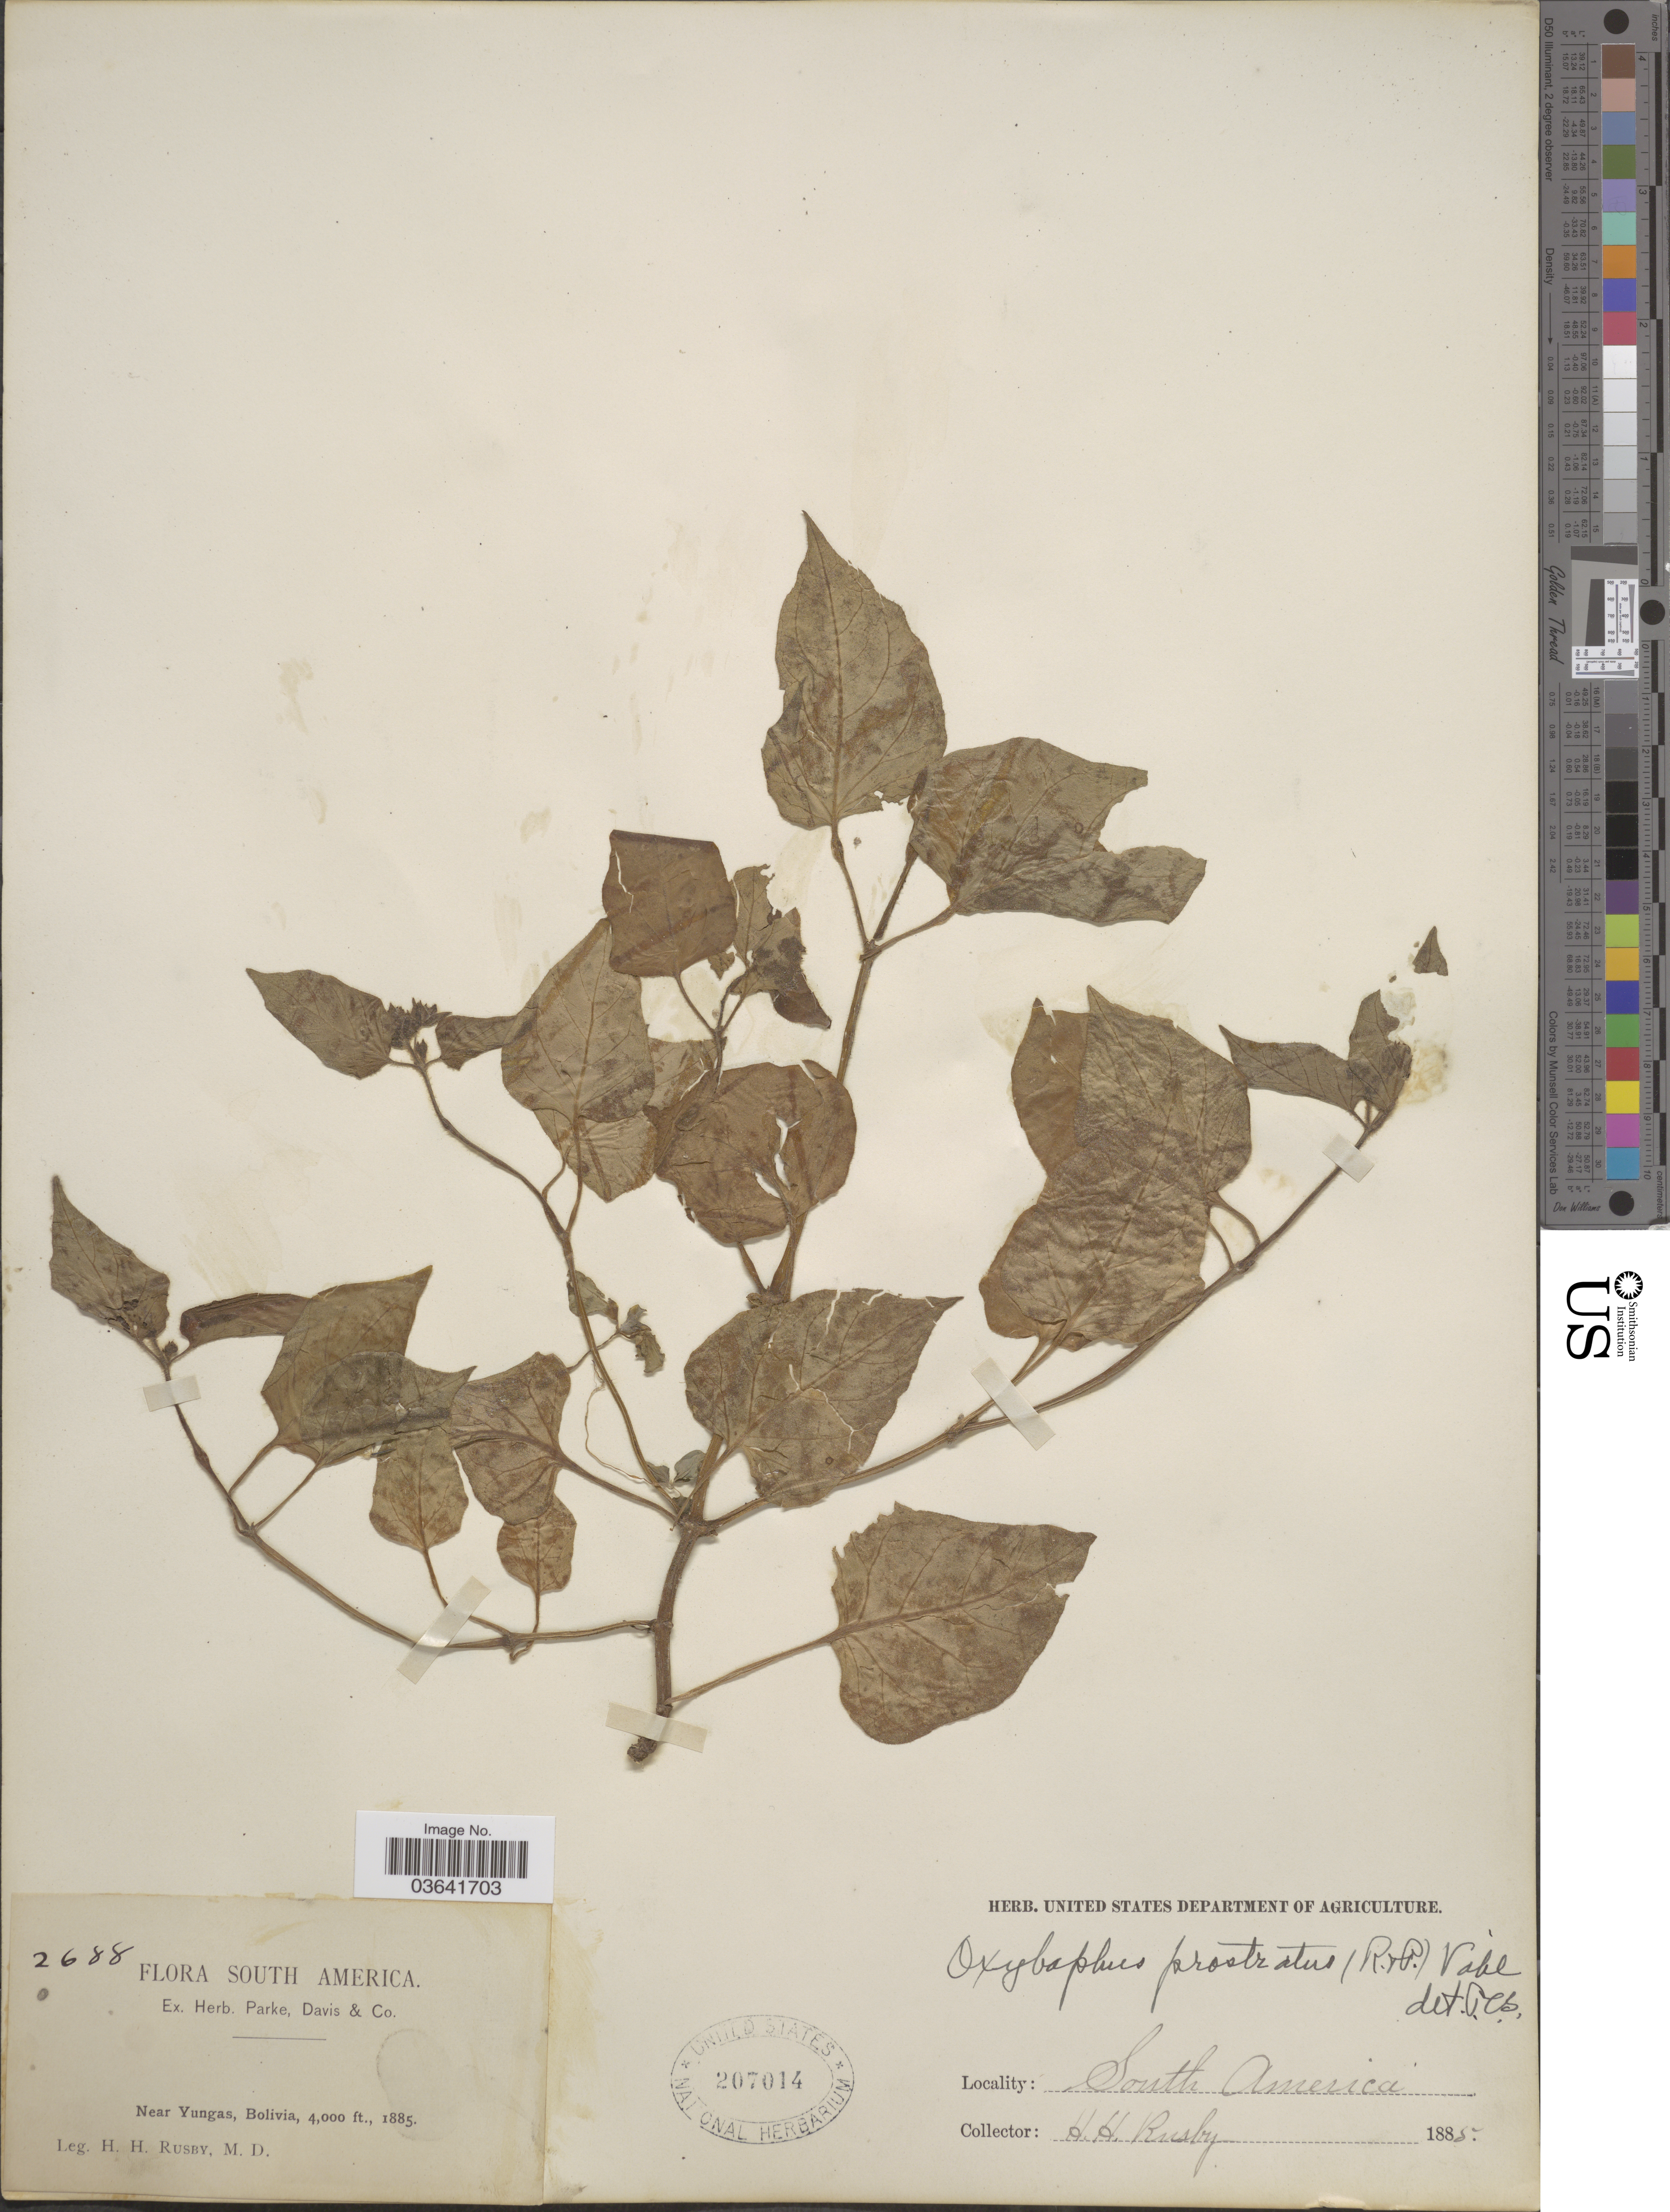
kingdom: Plantae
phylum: Tracheophyta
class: Magnoliopsida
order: Caryophyllales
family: Nyctaginaceae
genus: Mirabilis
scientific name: Mirabilis prostrata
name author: (Ruiz & Pav.) Heimerl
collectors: H. H. Rusby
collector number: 2688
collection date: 1885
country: Bolivia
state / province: La Paz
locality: Near Yungas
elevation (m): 1219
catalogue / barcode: US 207014